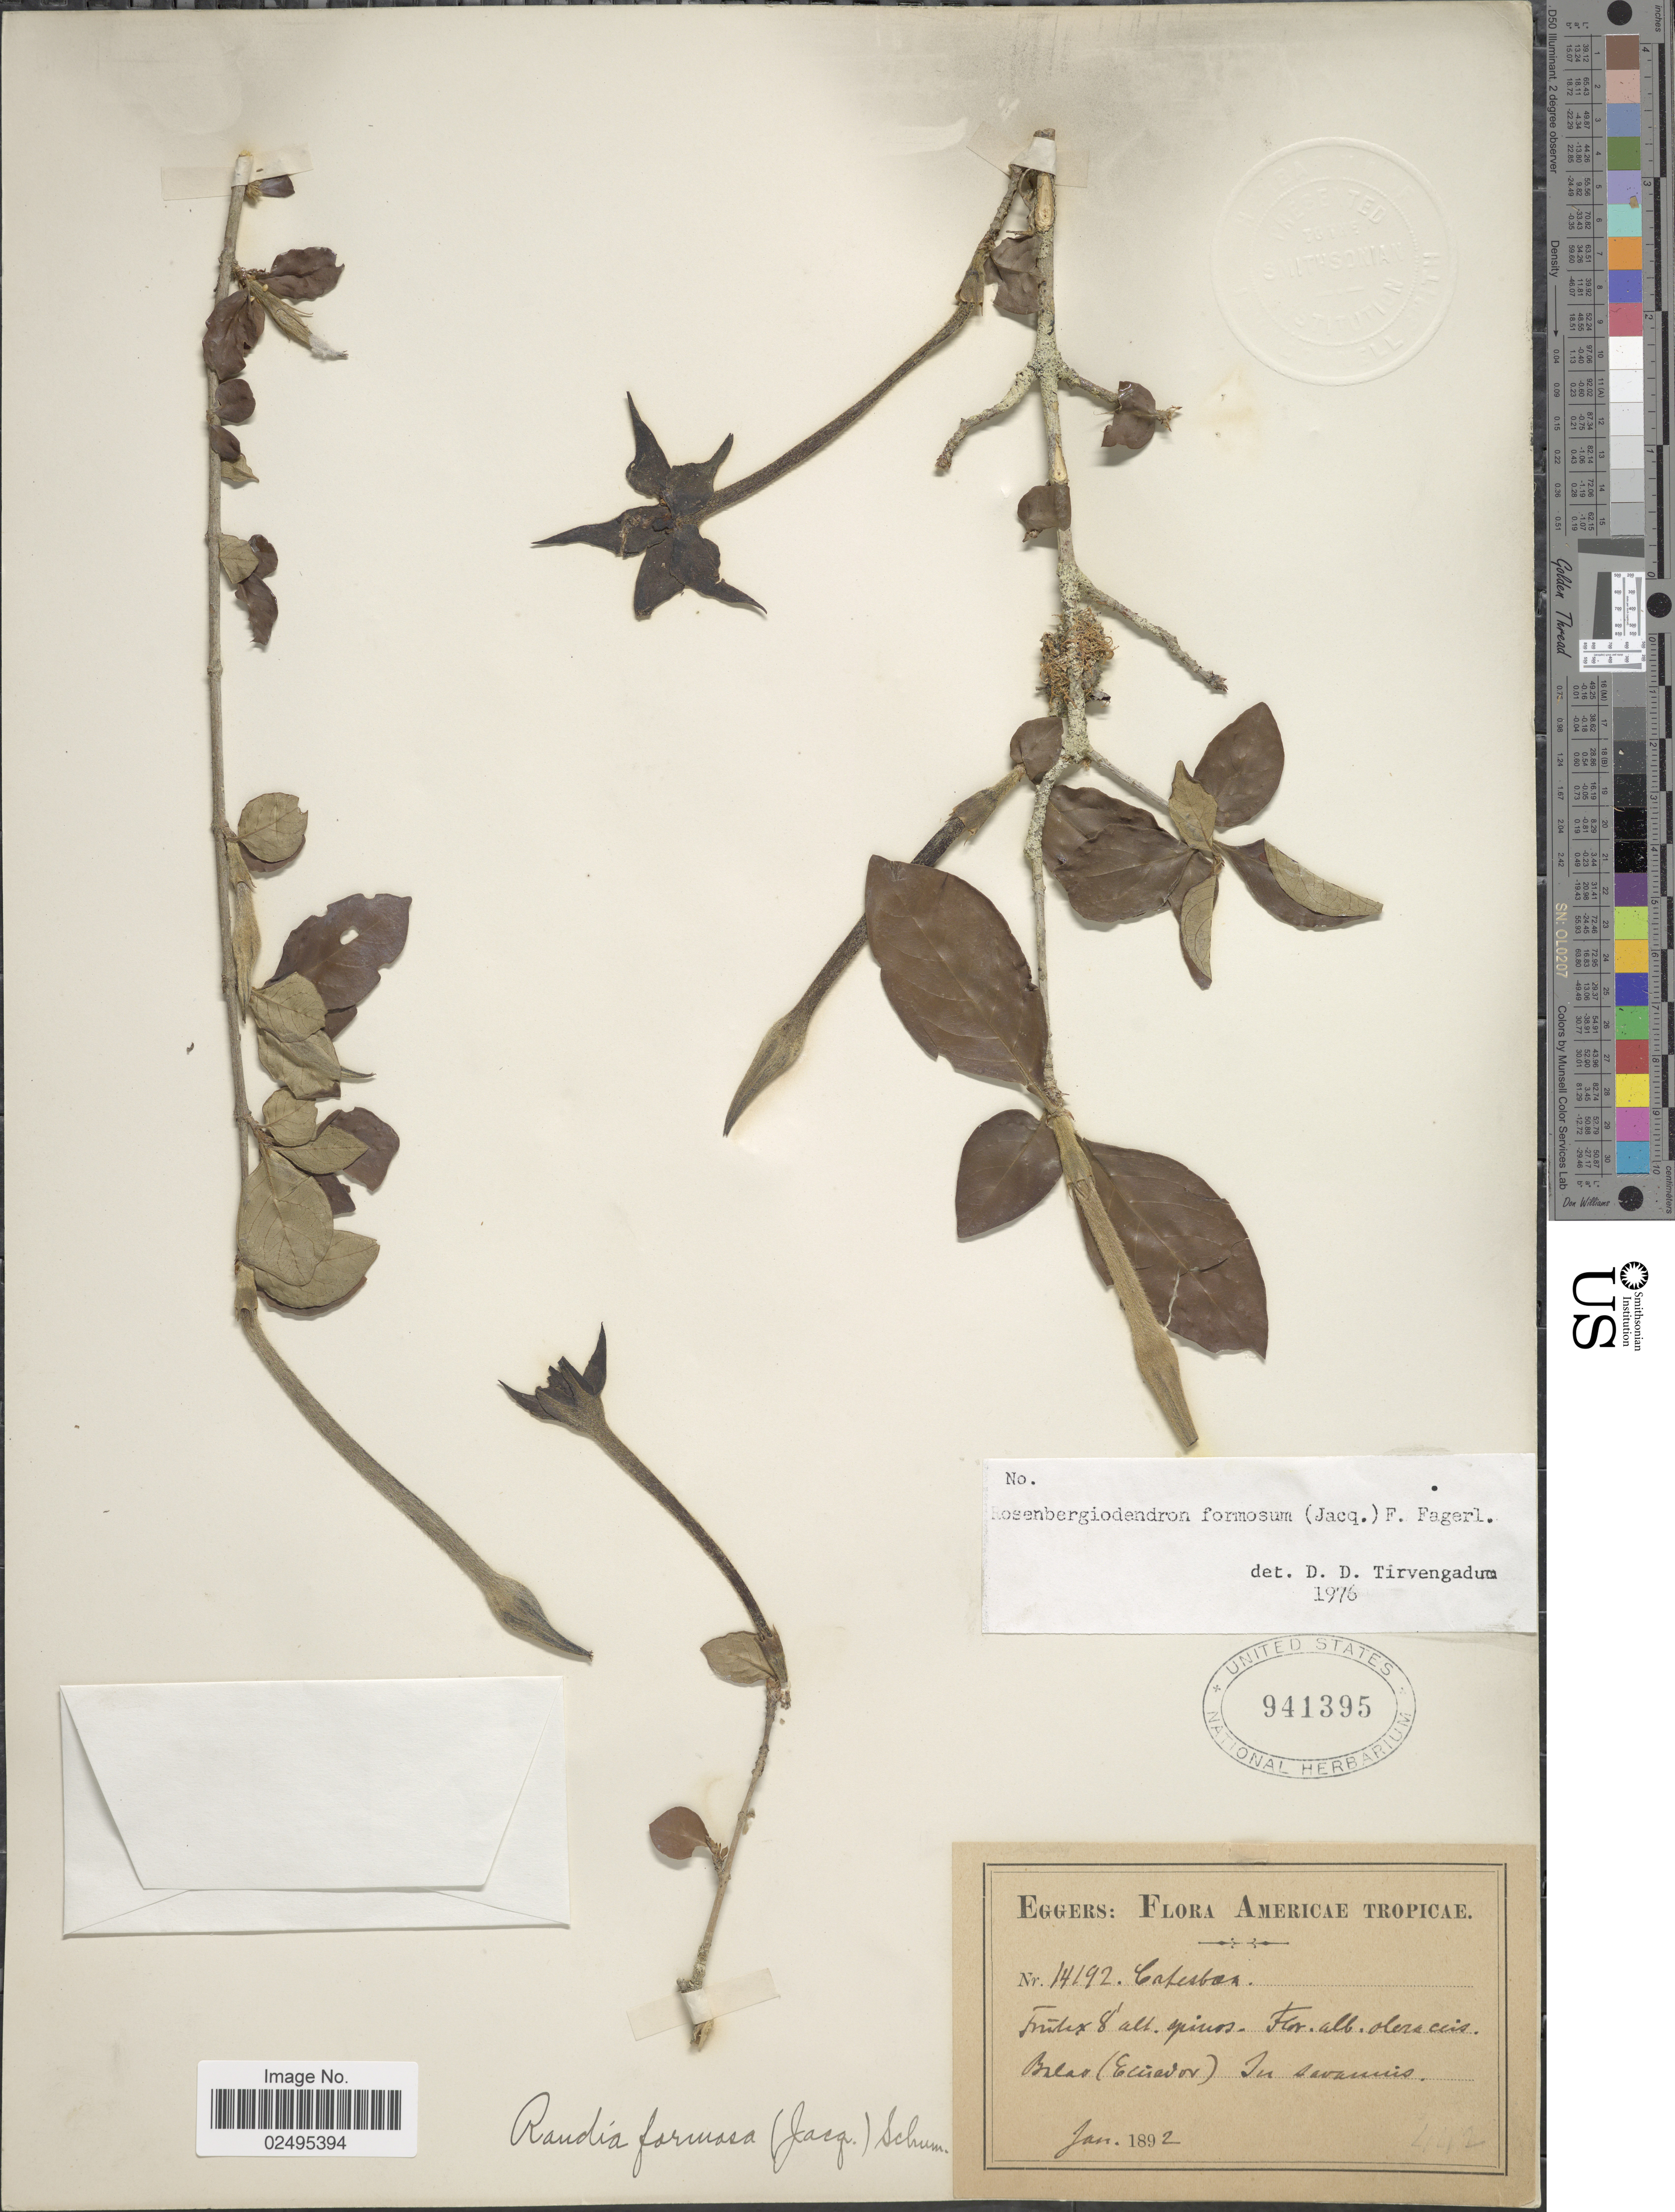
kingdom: Plantae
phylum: Tracheophyta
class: Magnoliopsida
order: Gentianales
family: Rubiaceae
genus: Rosenbergiodendron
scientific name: Rosenbergiodendron formosum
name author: (Jacq.) Fagerl.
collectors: -. Eggers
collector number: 14192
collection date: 1892-01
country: Ecuador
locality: Balao, in savannis. Americae tropicae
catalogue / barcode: US 941395